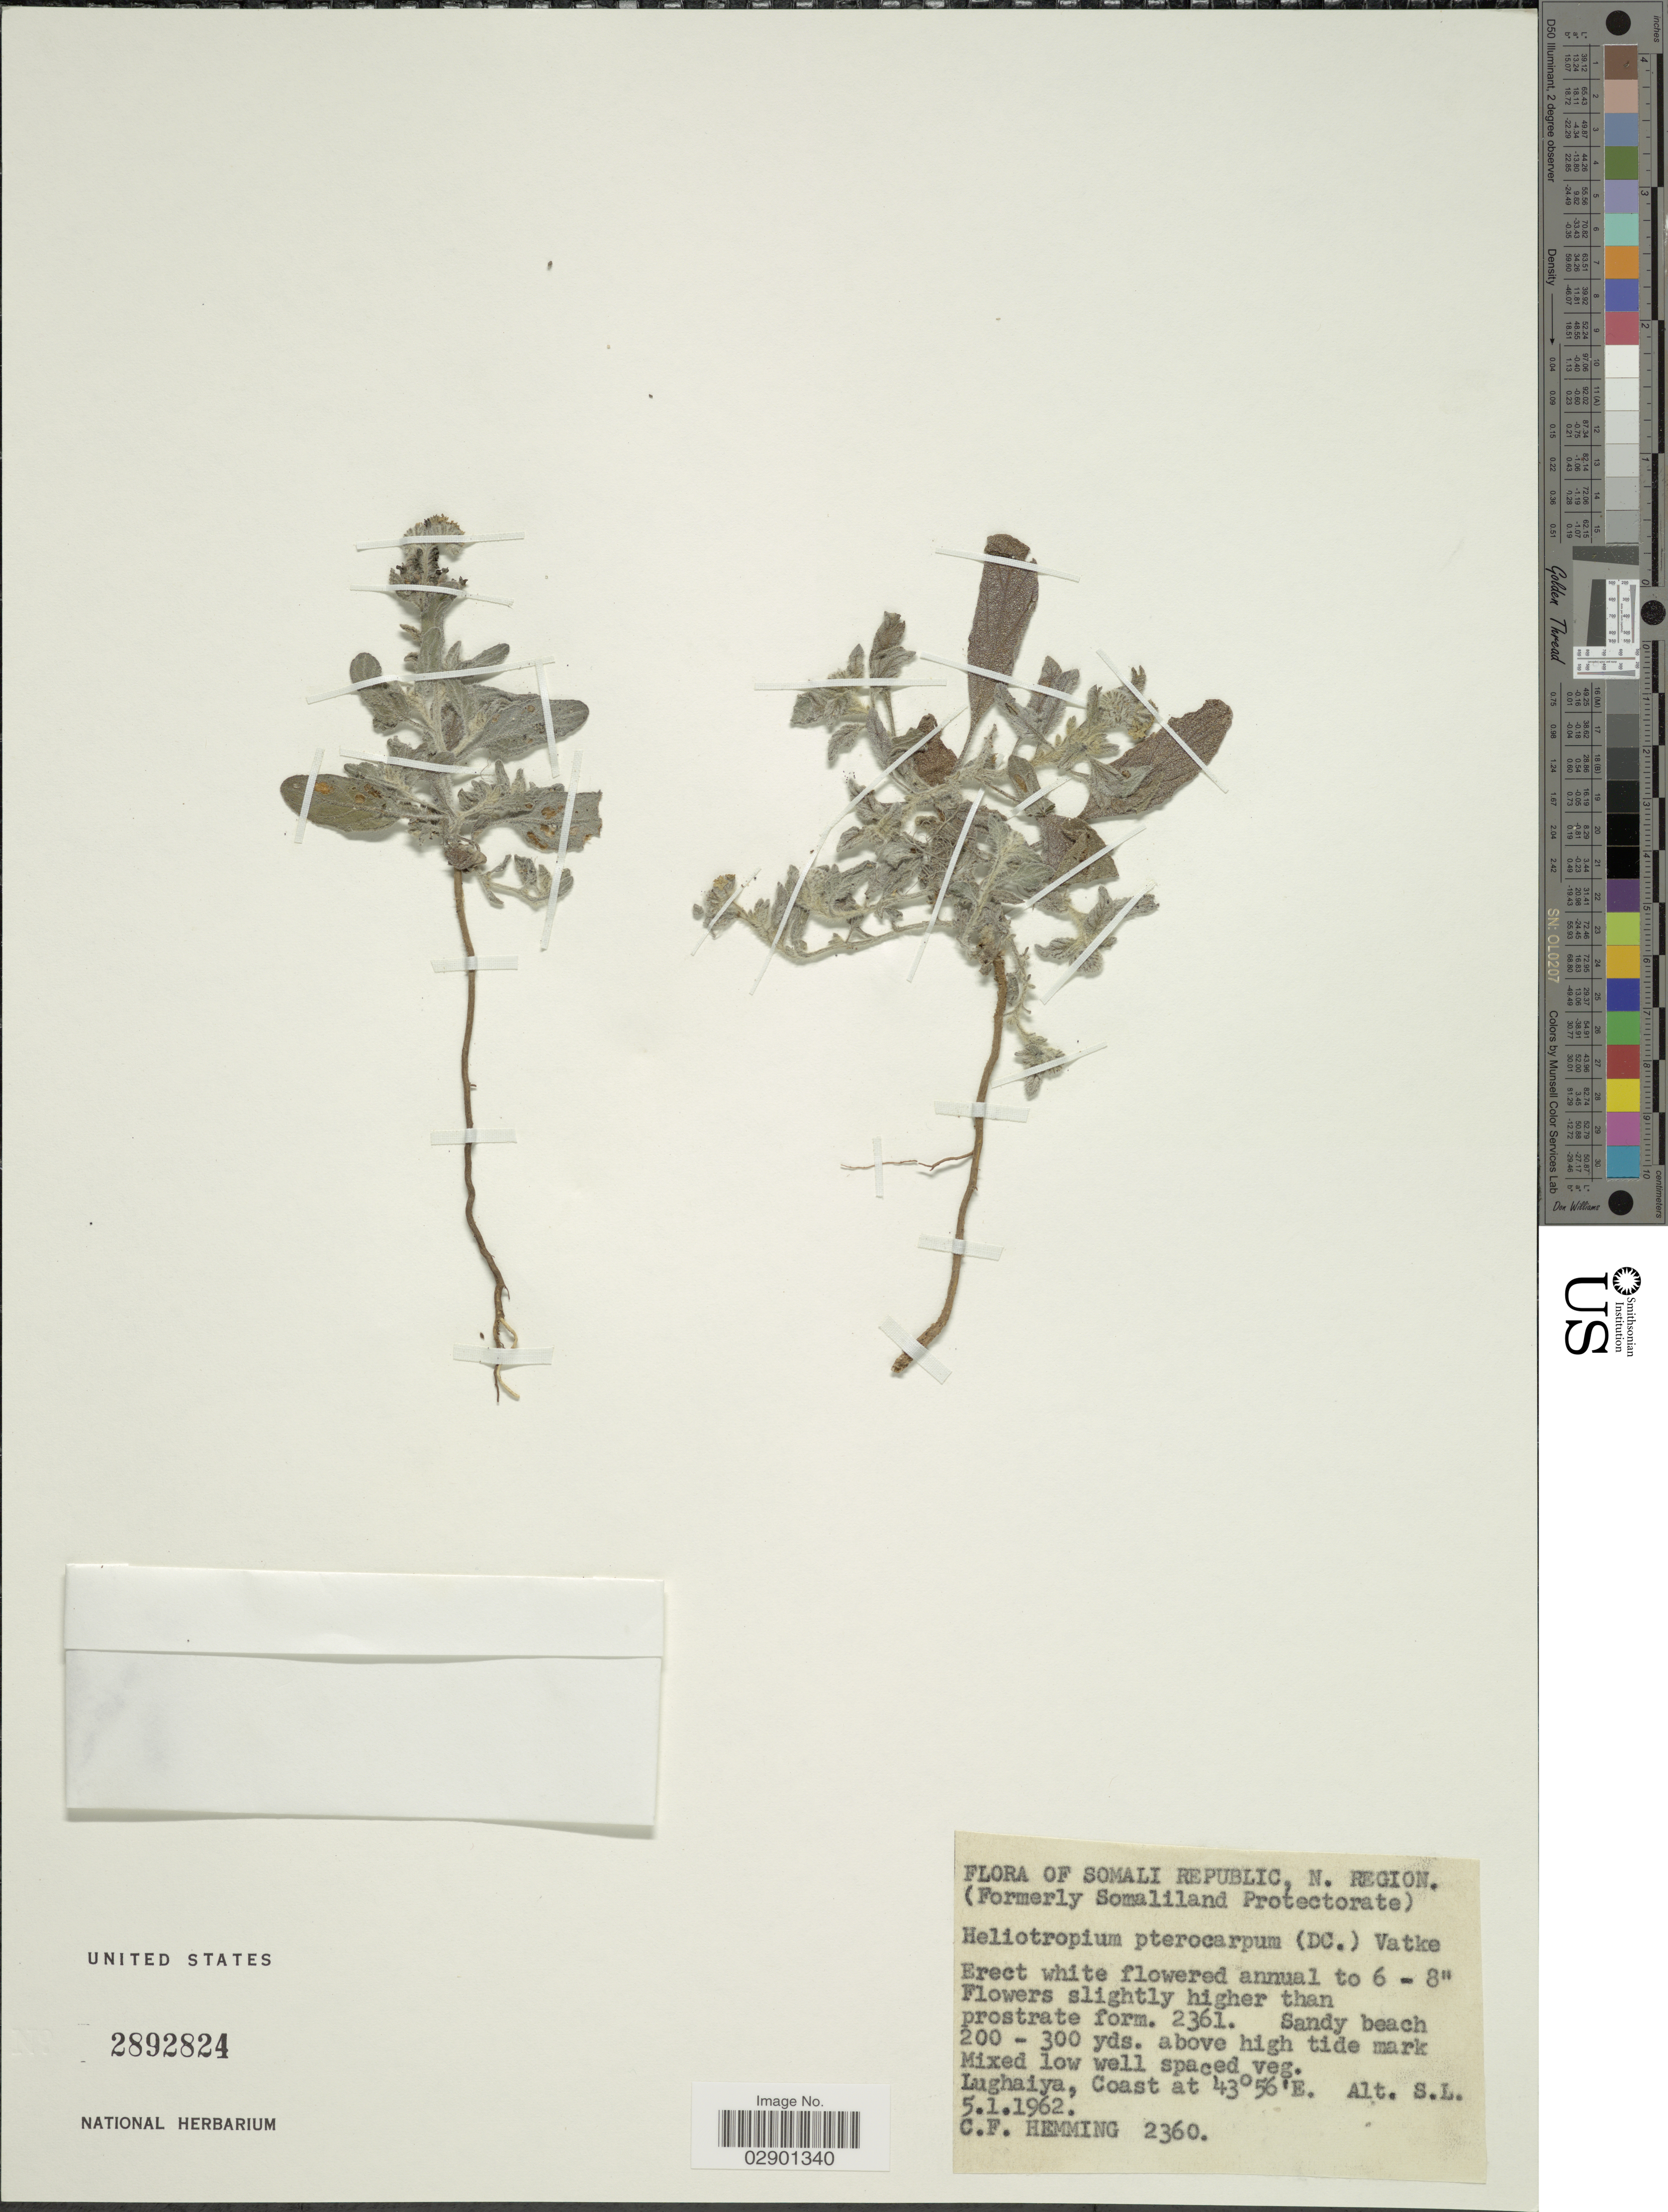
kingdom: Plantae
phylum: Tracheophyta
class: Magnoliopsida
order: Boraginales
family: Heliotropiaceae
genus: Heliotropium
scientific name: Heliotropium pterocarpum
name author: (DC.) Bunge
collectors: C. Hemming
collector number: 2360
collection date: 1962-01-05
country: Somalia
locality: Somali Republic, N. Region. (Formerly Somaliland Protectorate). Sandy beach 200 - 300 yds. above high tide mark. Lughaiya.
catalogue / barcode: US 2892824